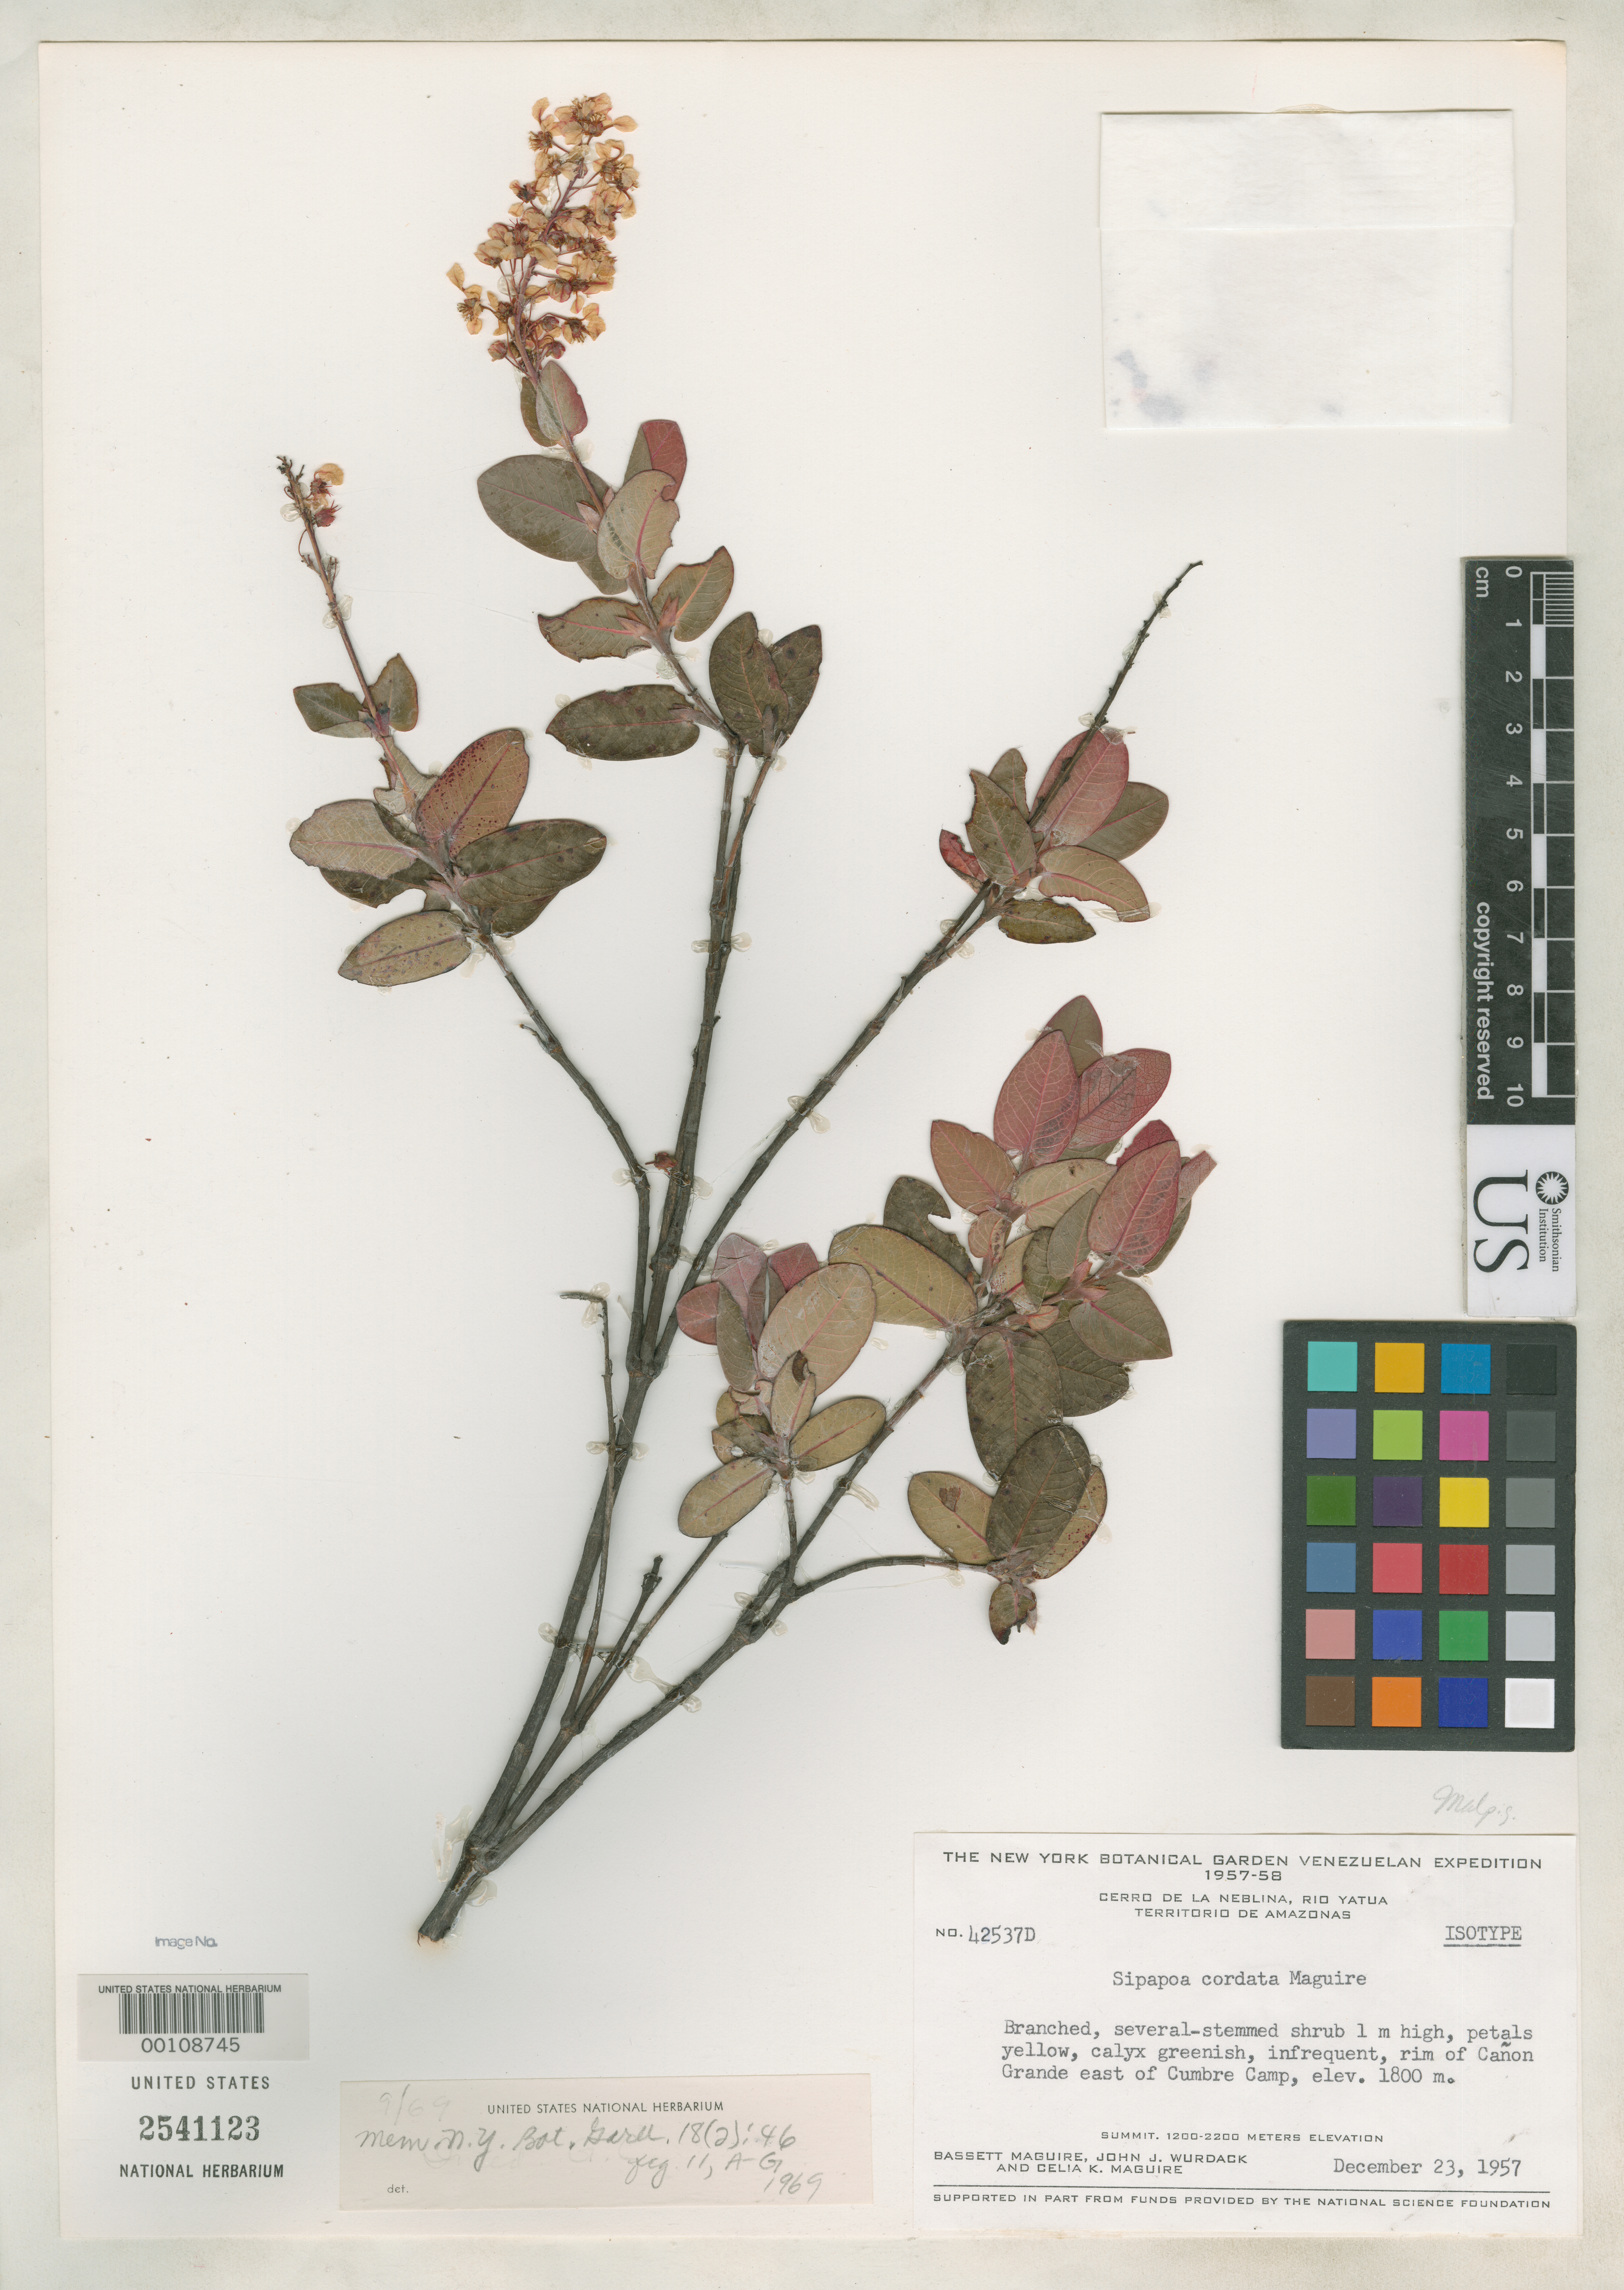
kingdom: Plantae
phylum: Tracheophyta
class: Magnoliopsida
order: Malpighiales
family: Malpighiaceae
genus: Sipapoa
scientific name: Sipapoa cordata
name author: Maguire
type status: Isotype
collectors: B. Maguire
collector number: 42537 d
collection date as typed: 23 Dec 1957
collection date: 1957-12-23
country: Venezuela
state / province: Amazonas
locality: Cerro de la Neblina, Rio Yatua.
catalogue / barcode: US 2541123